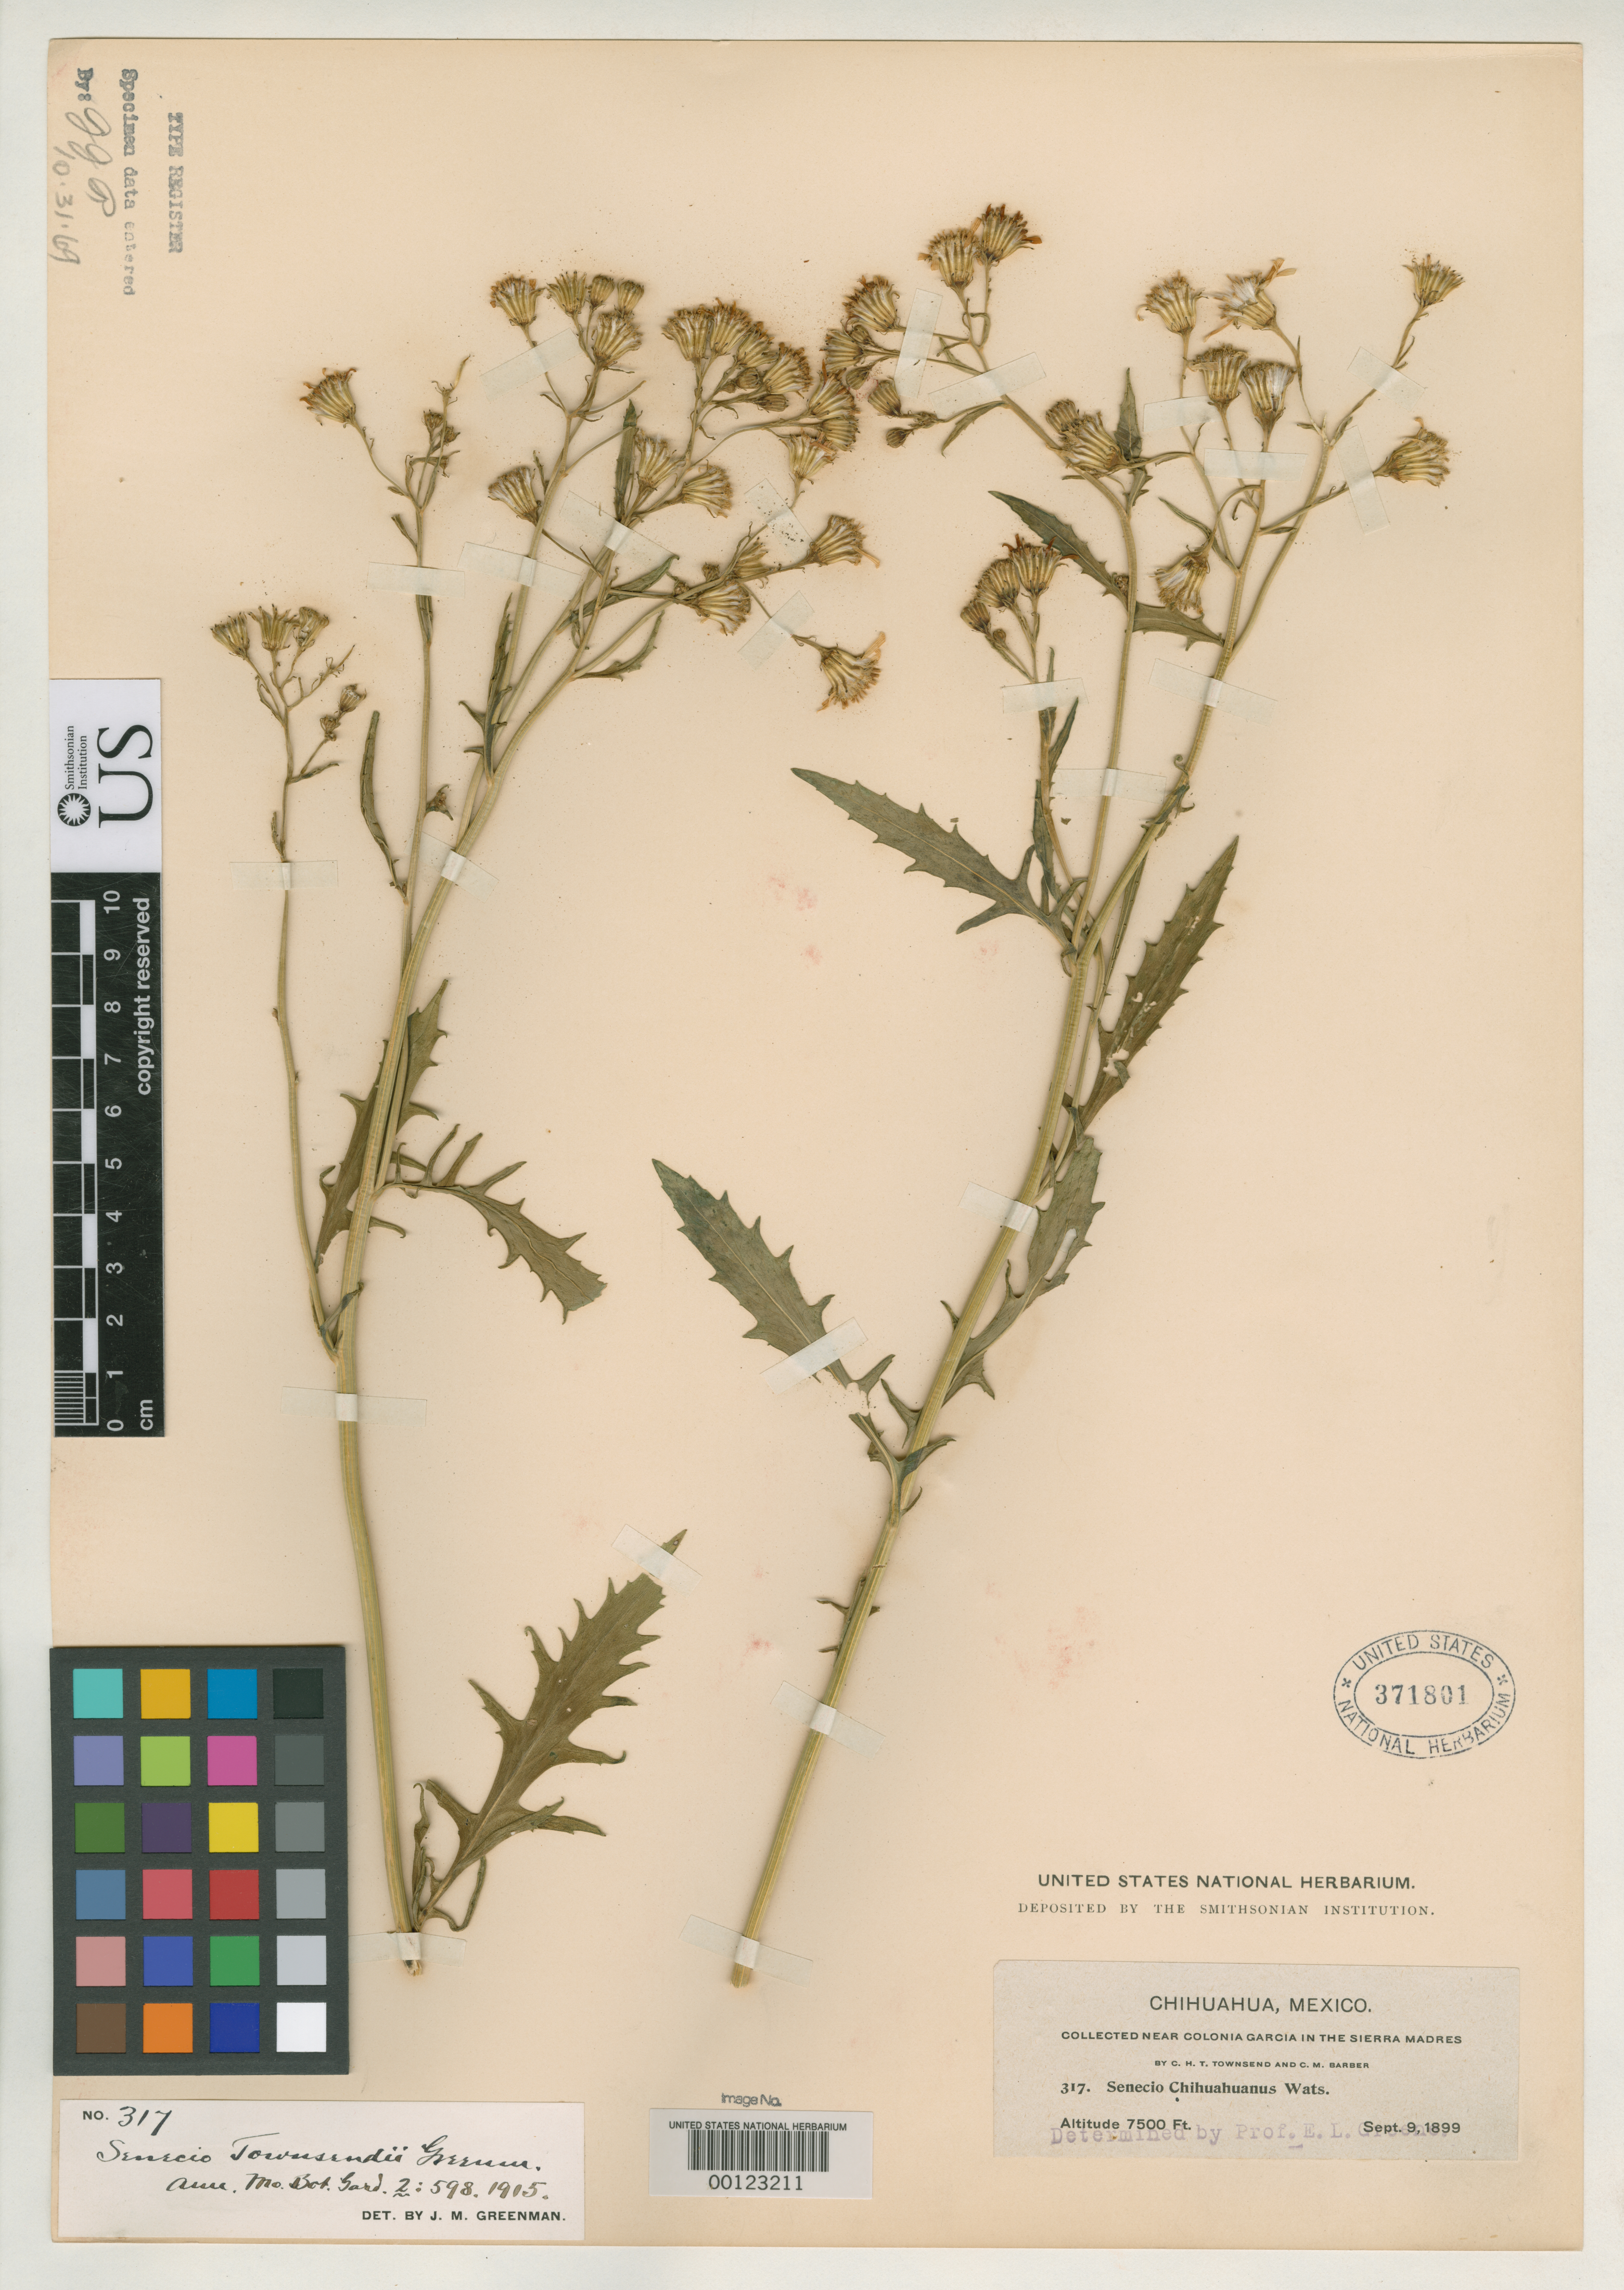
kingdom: Plantae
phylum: Tracheophyta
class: Magnoliopsida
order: Asterales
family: Asteraceae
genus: Senecio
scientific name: Senecio townsendii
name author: Greenm.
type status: Type Collection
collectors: C. H. T. Townsend & C. Barber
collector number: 317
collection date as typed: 09 Sep 1899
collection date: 1899-09-09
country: Mexico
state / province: Chihuahua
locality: Near Colonia Garcia, Sierra Madres.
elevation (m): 2285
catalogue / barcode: US 371801